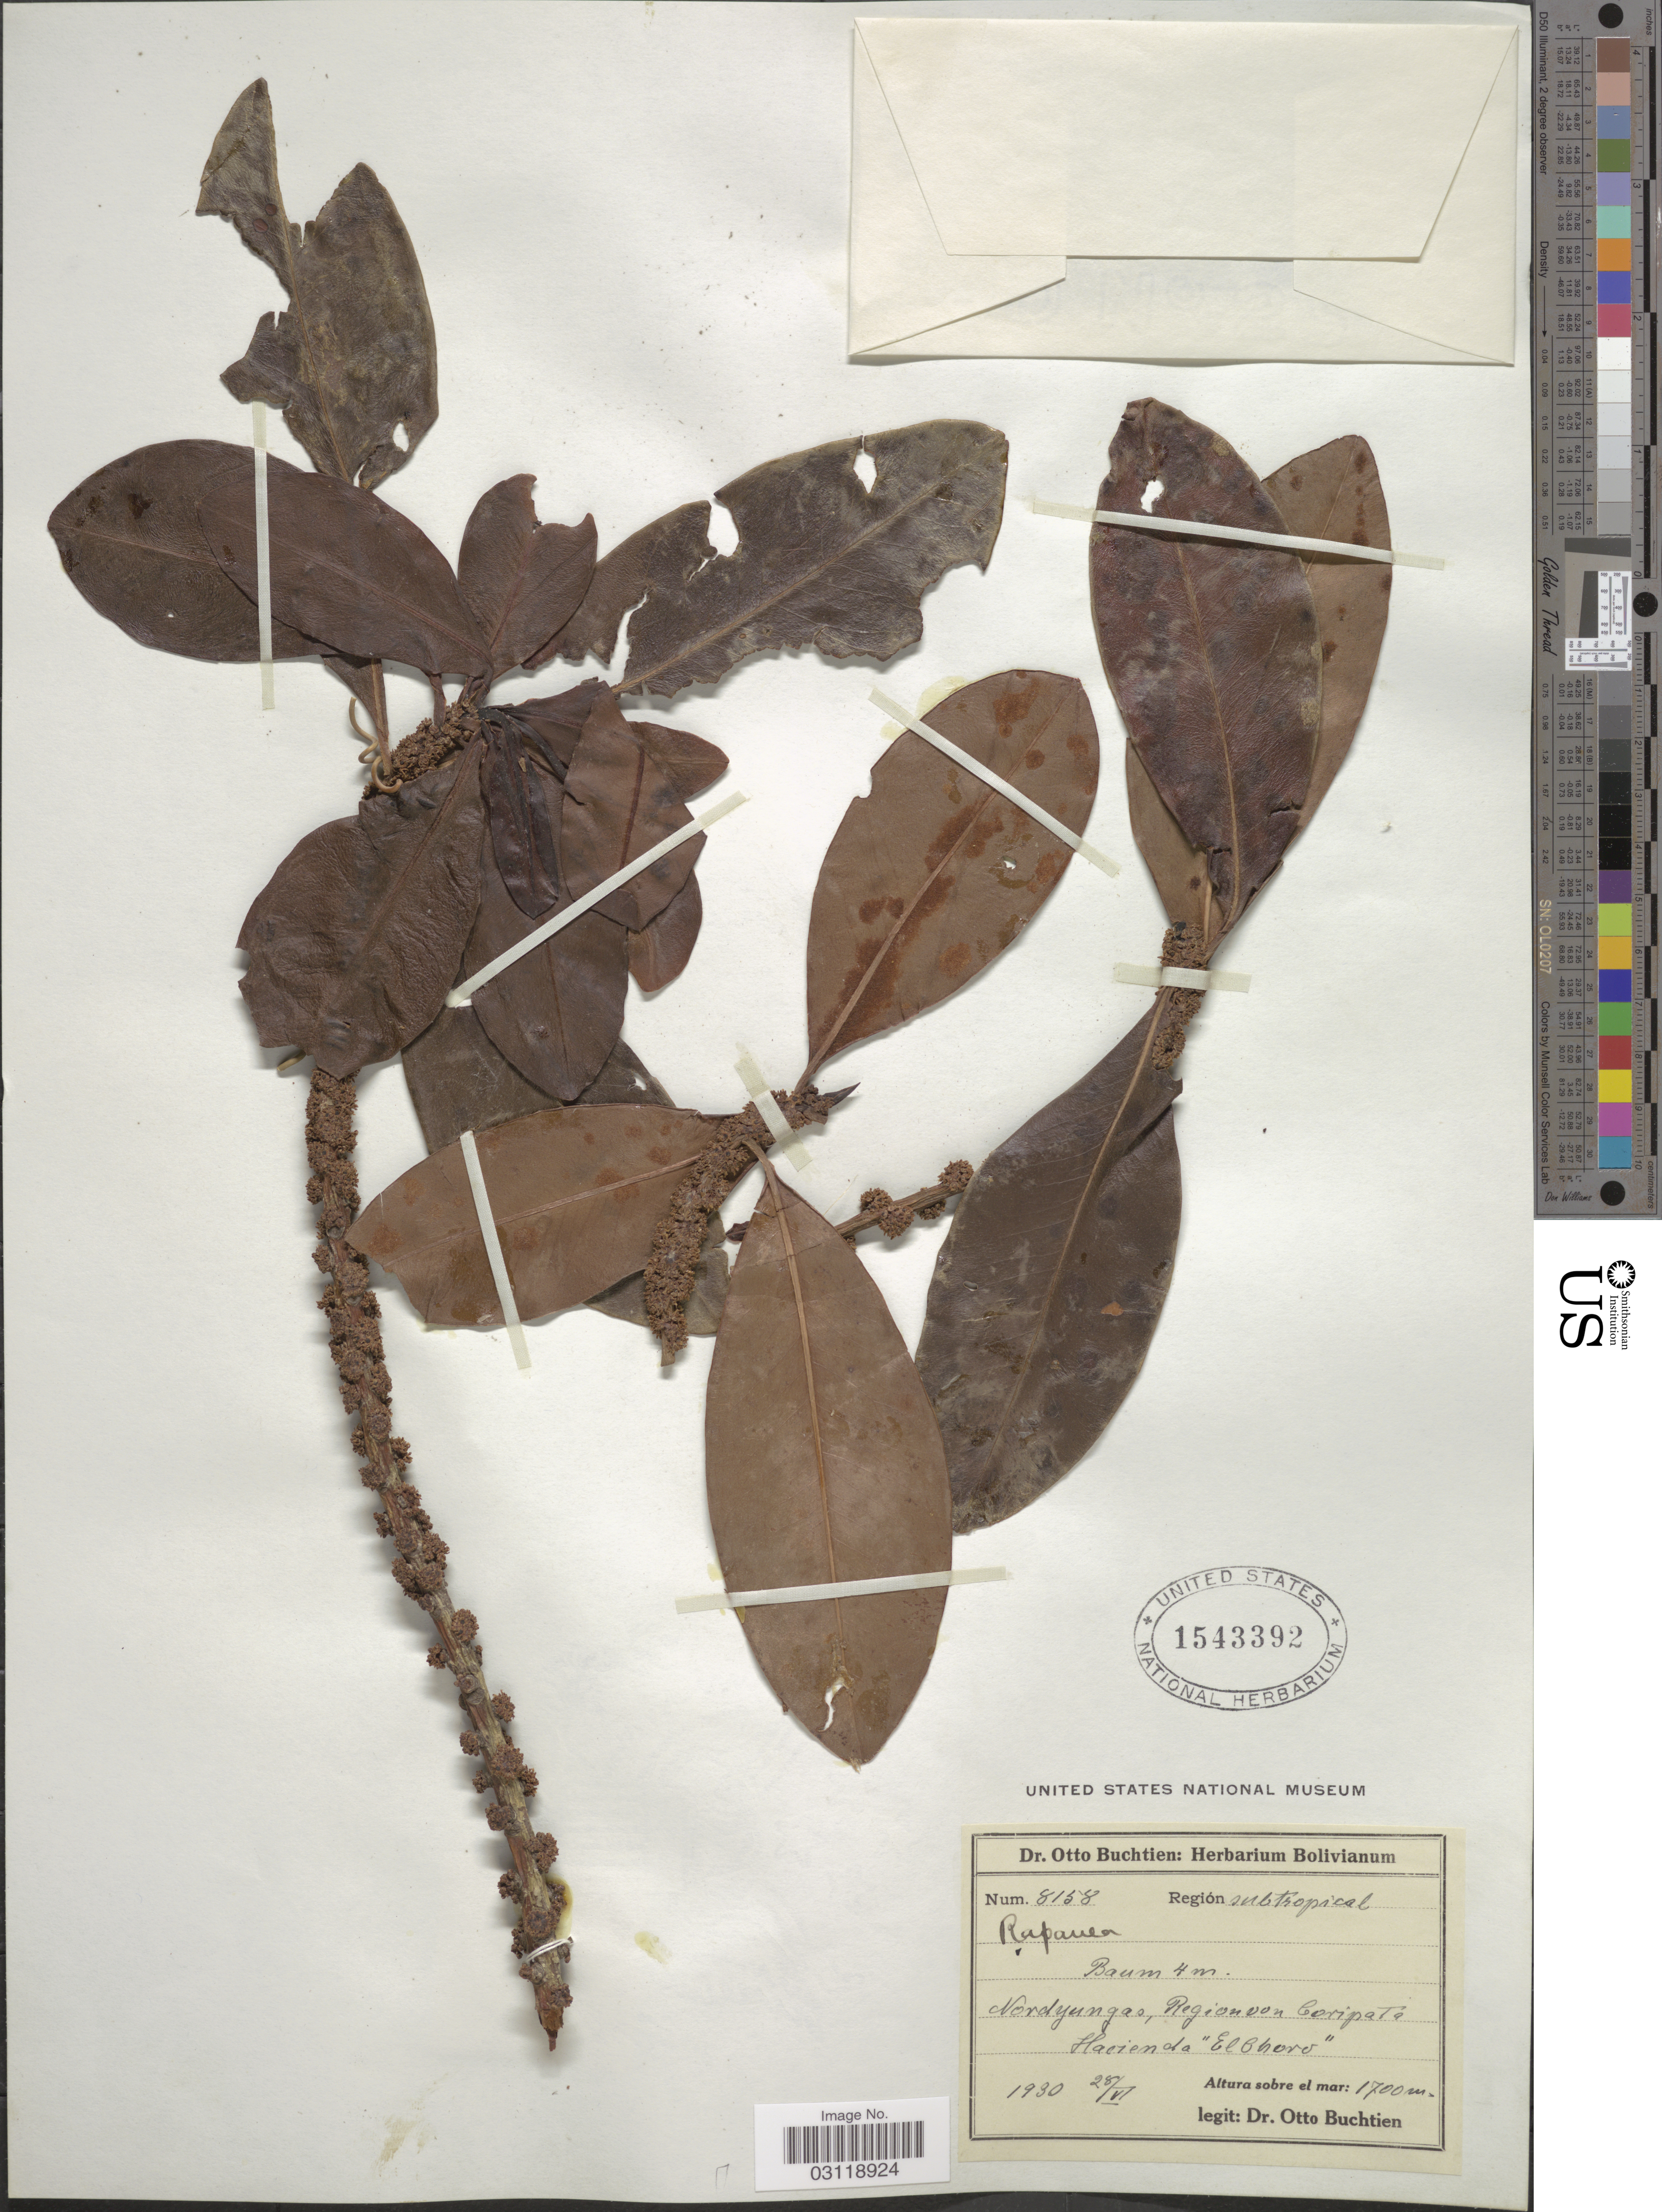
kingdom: Plantae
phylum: Tracheophyta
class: Magnoliopsida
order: Ericales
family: Primulaceae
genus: Rapanea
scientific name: Rapanea sp.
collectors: O. Buchtien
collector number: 8158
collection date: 1930-06-28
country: Bolivia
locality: Nordyungas, Region von Coripata. Hacienda "El Choro".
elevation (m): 1700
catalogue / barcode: US 1543392